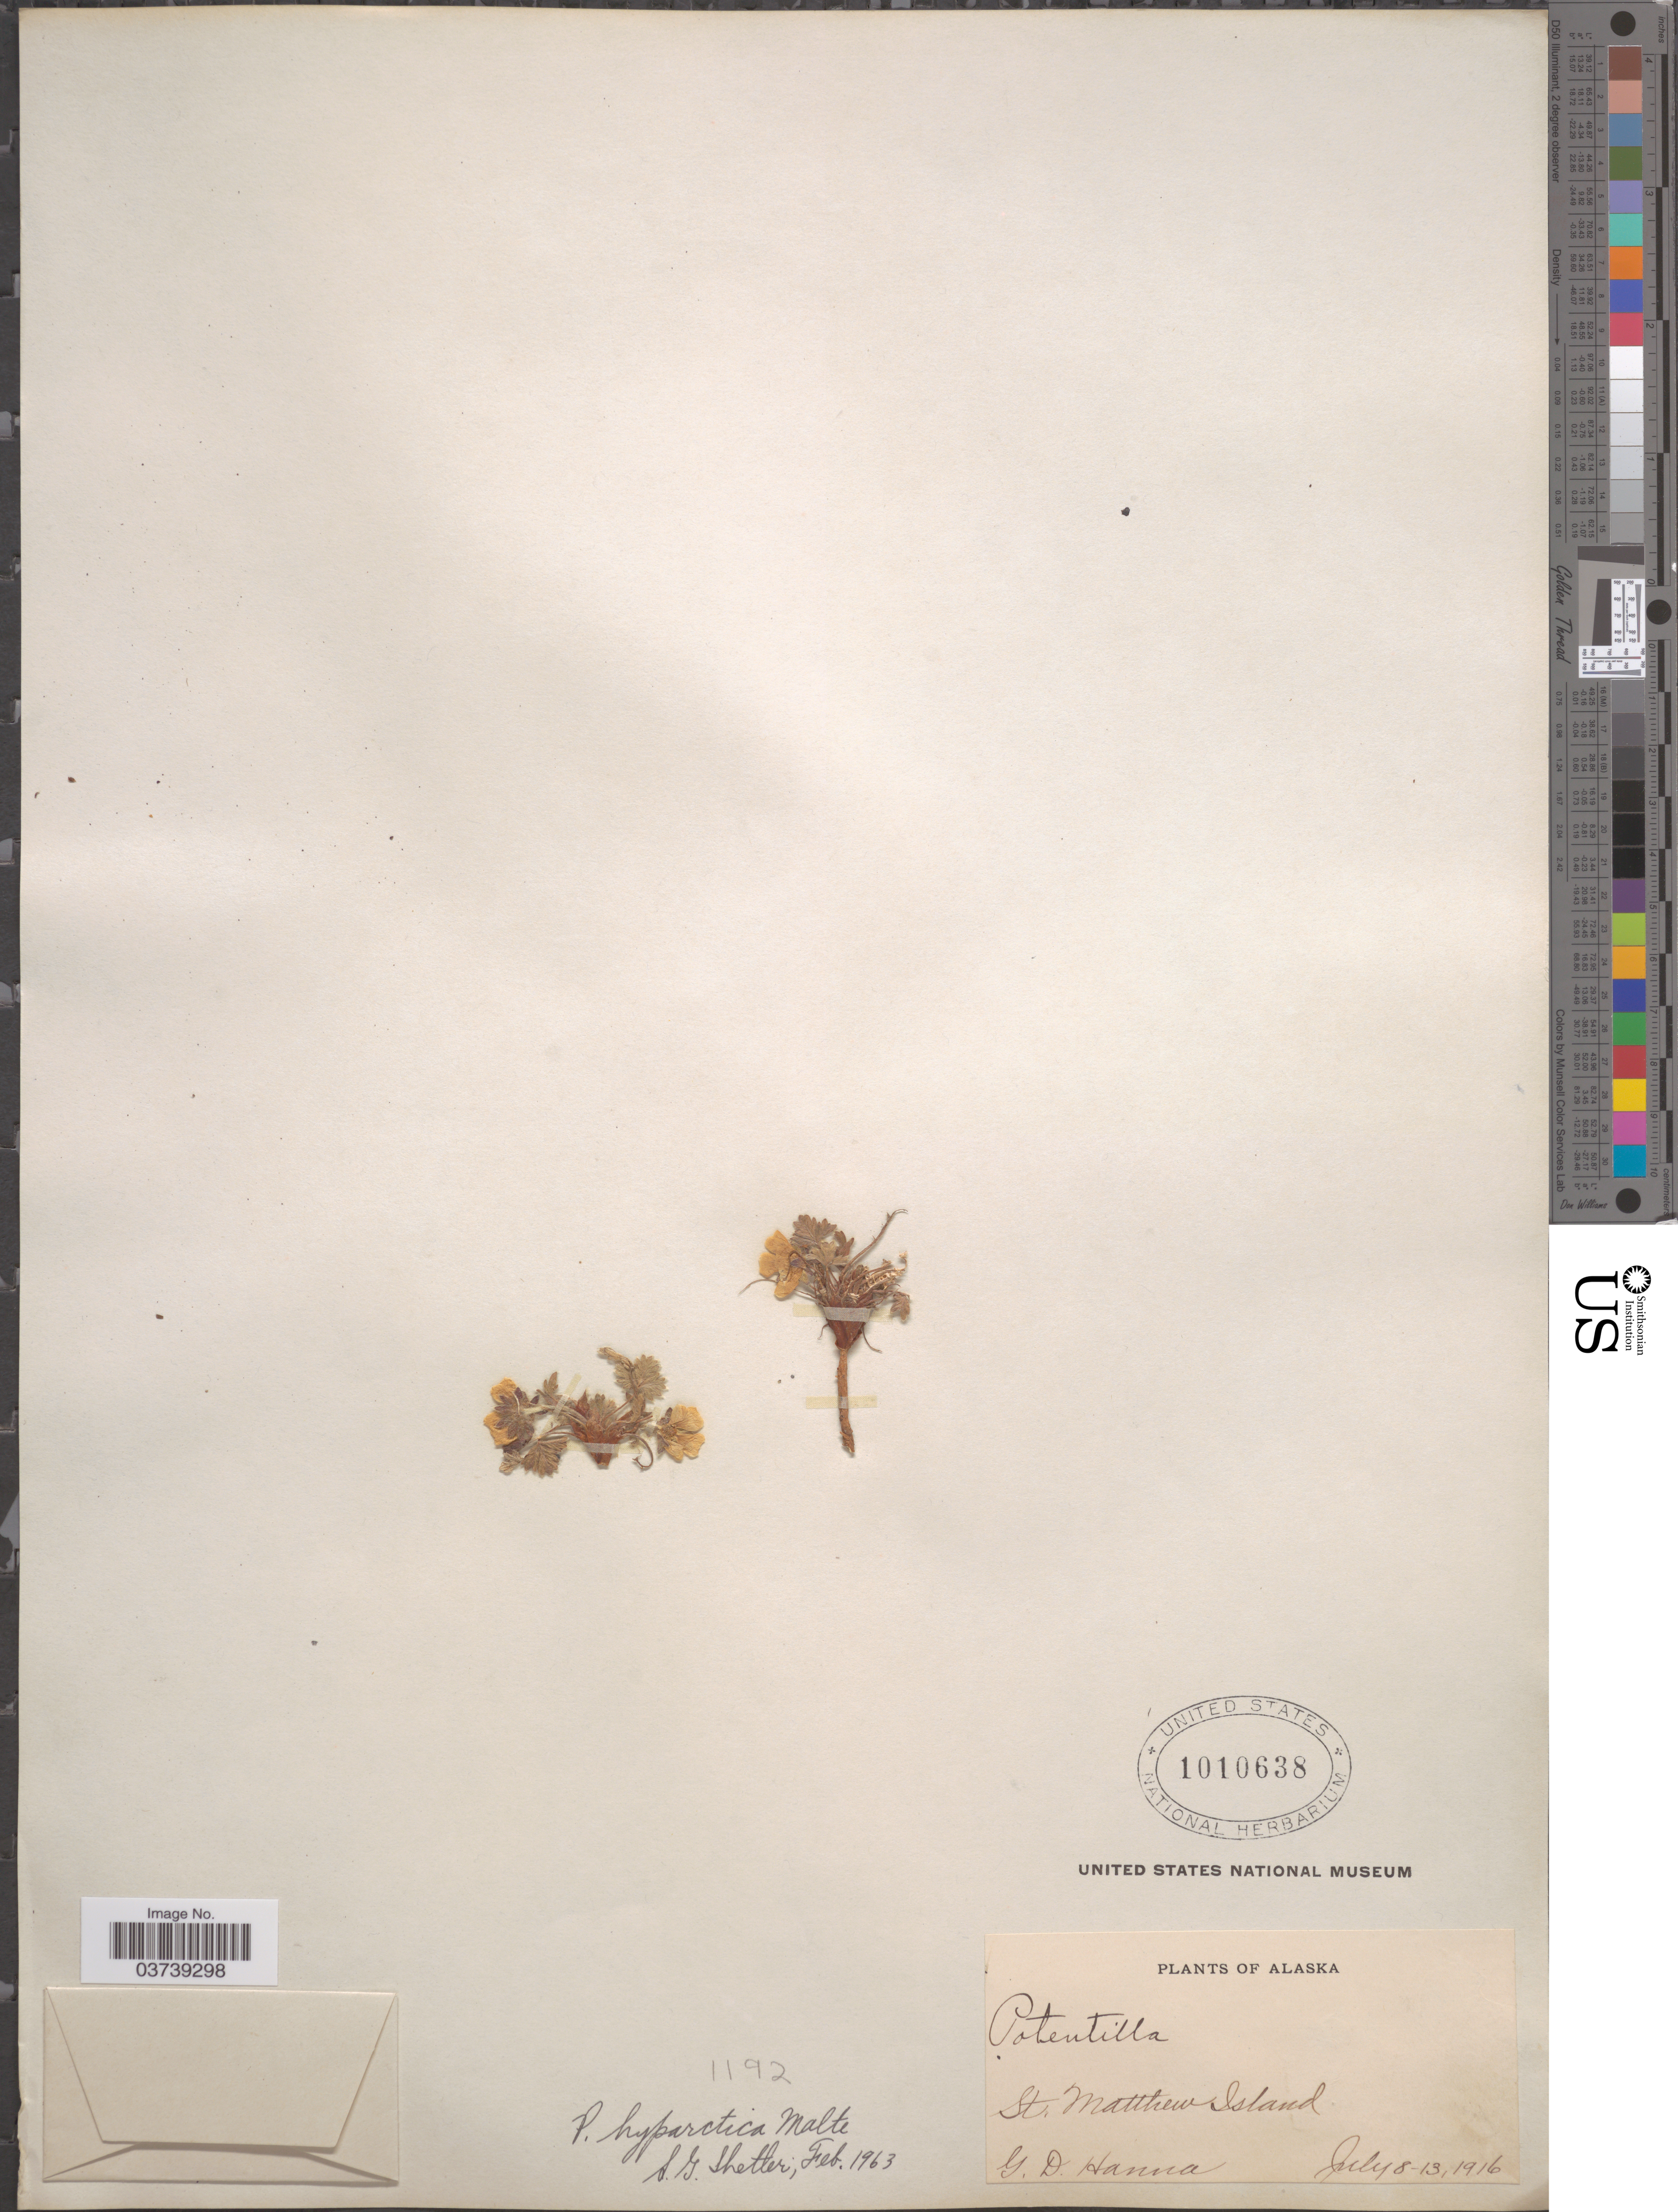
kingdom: Plantae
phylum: Tracheophyta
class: Magnoliopsida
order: Rosales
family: Rosaceae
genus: Potentilla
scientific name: Potentilla emarginata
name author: Pursh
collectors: G. D. Hanna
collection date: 1916-07-08/1916-07-13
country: United States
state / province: Alaska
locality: St. Matthew Island.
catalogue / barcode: US 1010638